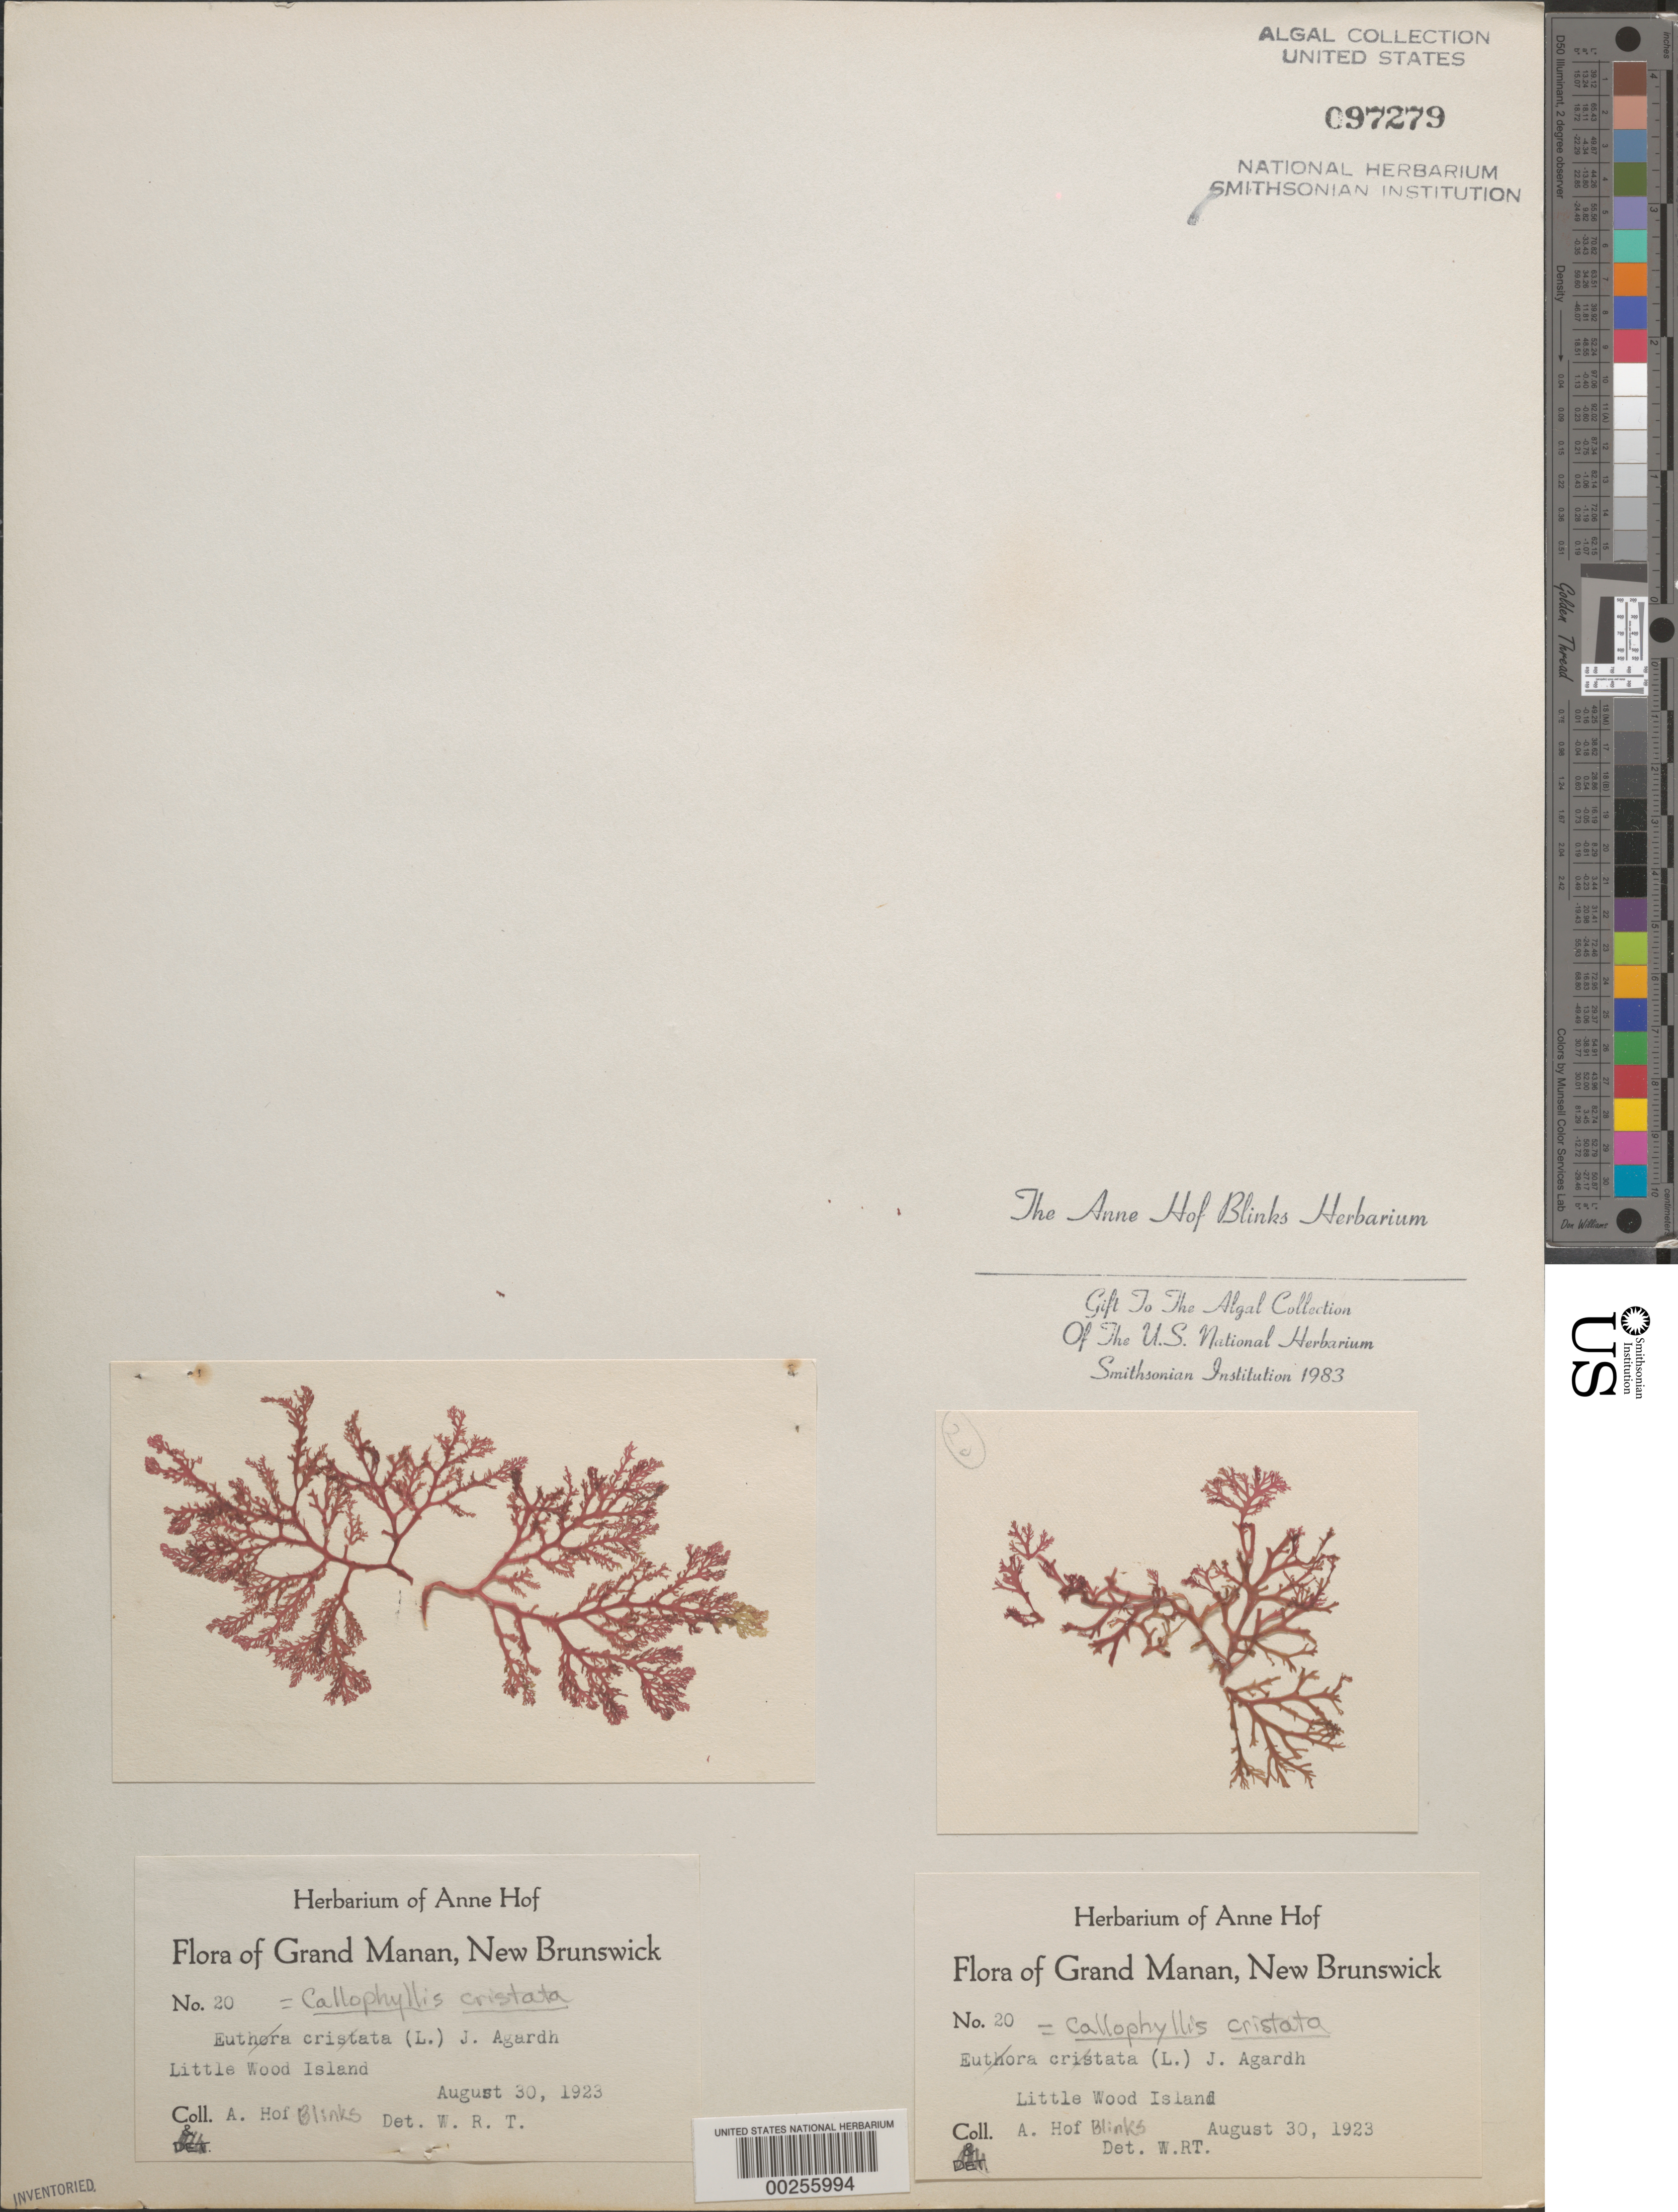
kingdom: Plantae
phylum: Rhodophyta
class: Florideophyceae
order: Gigartinales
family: Kallymeniaceae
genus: Euthora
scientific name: Euthora cristata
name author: (C. Agardh) J. Agardh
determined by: Algae name updating Project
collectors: A. Blinks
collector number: AHB 20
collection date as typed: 30 Aug 1923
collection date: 1923-08-30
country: Canada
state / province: New Brunswick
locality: Grand manan, little wood island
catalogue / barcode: US 97279